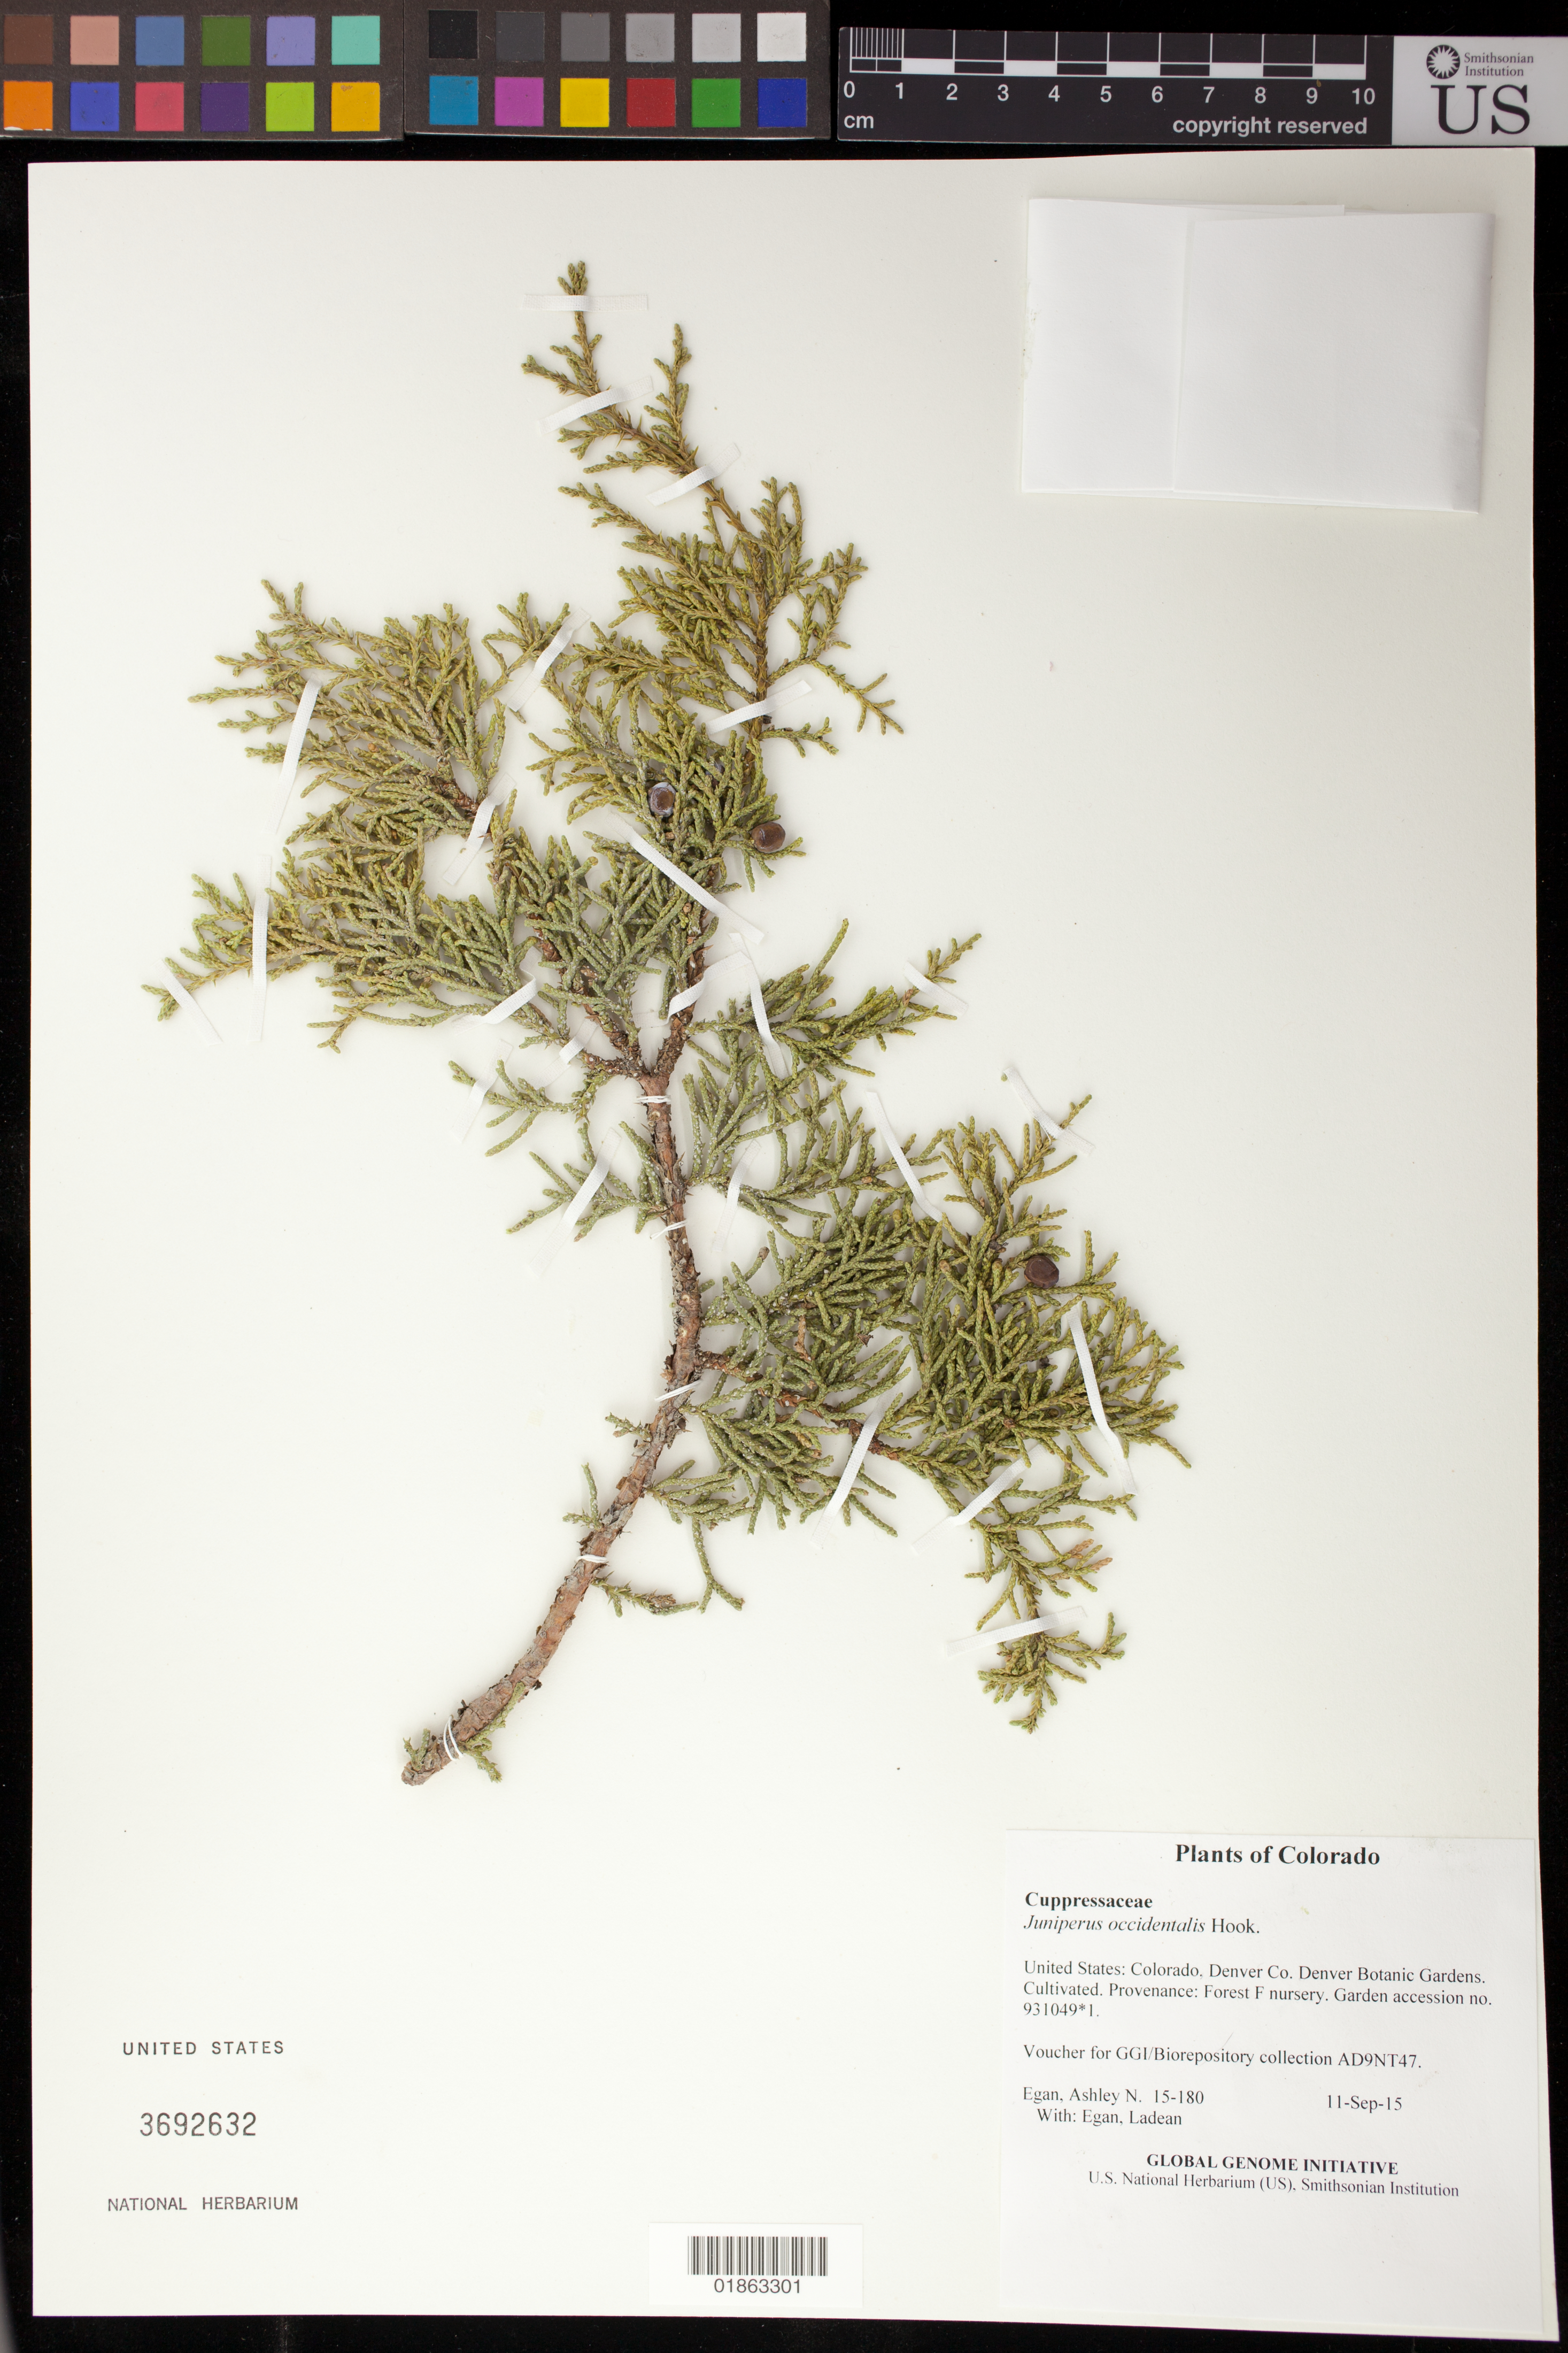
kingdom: Plantae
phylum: Tracheophyta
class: Pinopsida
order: Pinales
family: Cupressaceae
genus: Juniperus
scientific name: Juniperus occidentalis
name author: Hook.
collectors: A. N. Egan & L. Egan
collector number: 15-180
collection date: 2015-09-11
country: United States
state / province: Colorado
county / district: Denver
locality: Denver Botanic Gardens. Cultivated. Provenance: Forest F nursery. Garden accession no. 931049.1.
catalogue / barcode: US 3692632